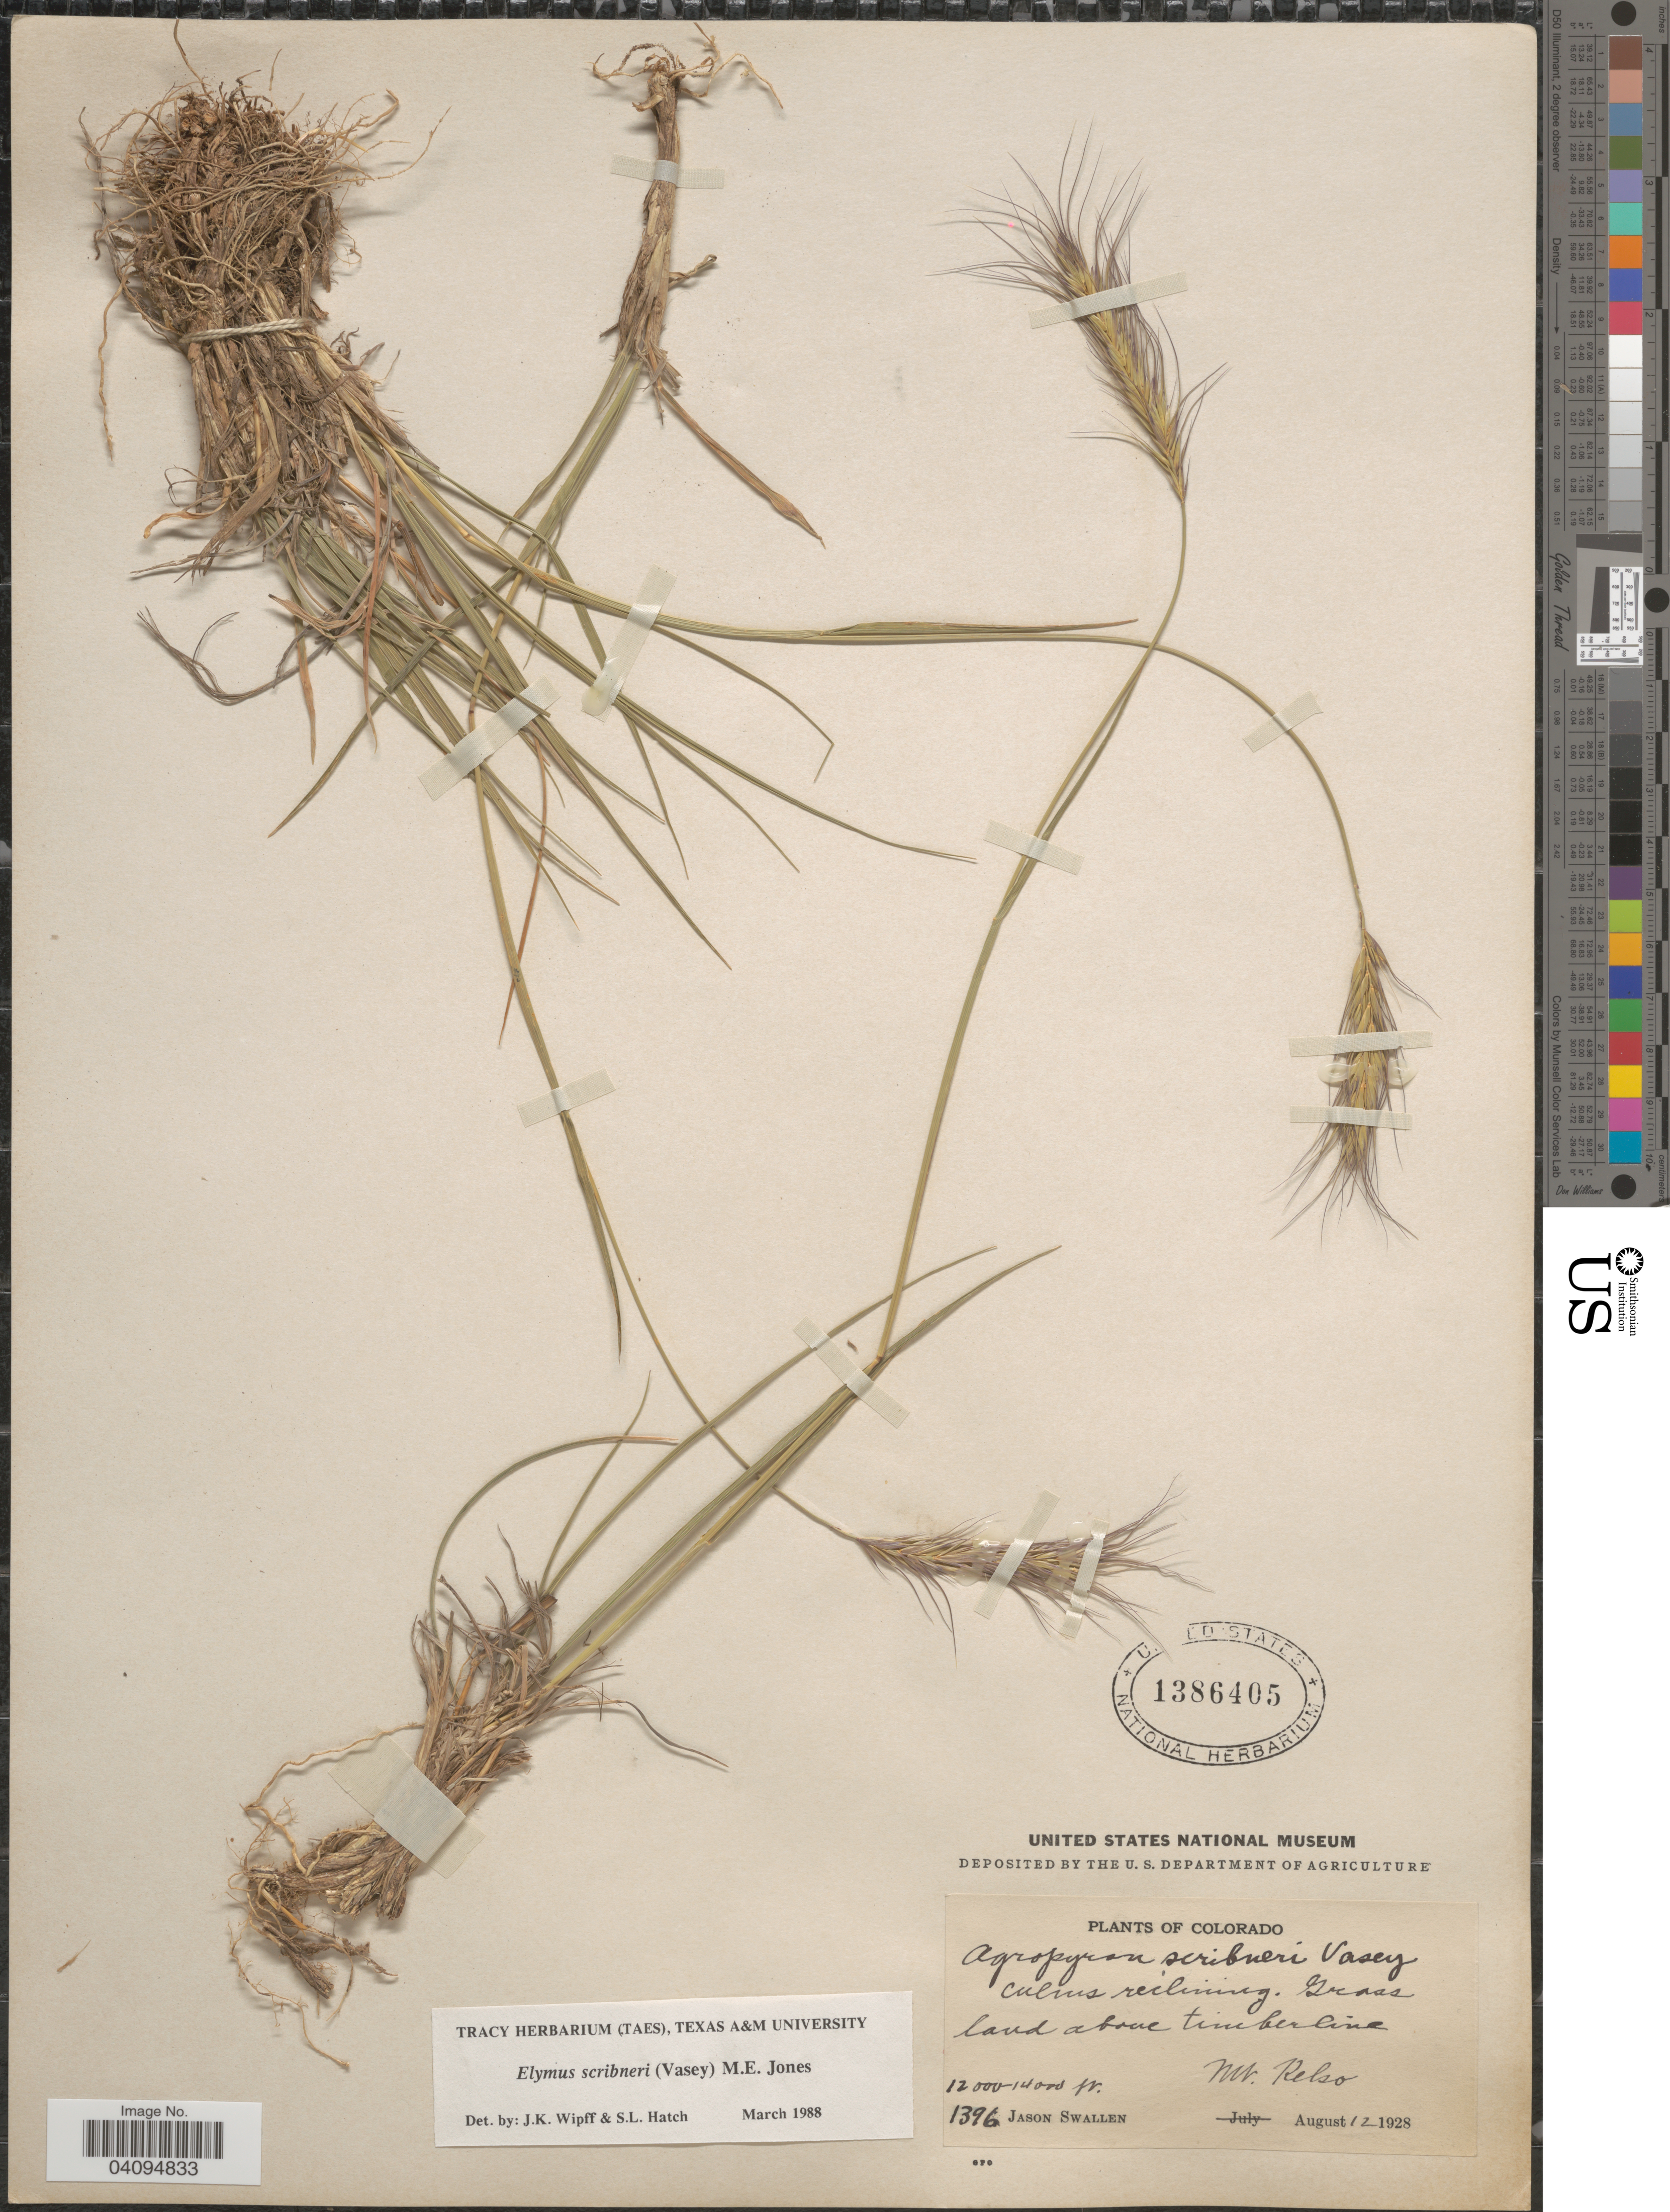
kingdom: Plantae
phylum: Tracheophyta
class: Liliopsida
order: Poales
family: Poaceae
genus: Elymus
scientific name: Elymus scribneri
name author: (Vasey) M.E. Jones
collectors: J. R. Swallen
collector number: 1396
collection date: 1928-08-12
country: United States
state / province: Colorado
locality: Grass land above timberline. Mt. Relso.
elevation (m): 3658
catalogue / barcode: US 1386405